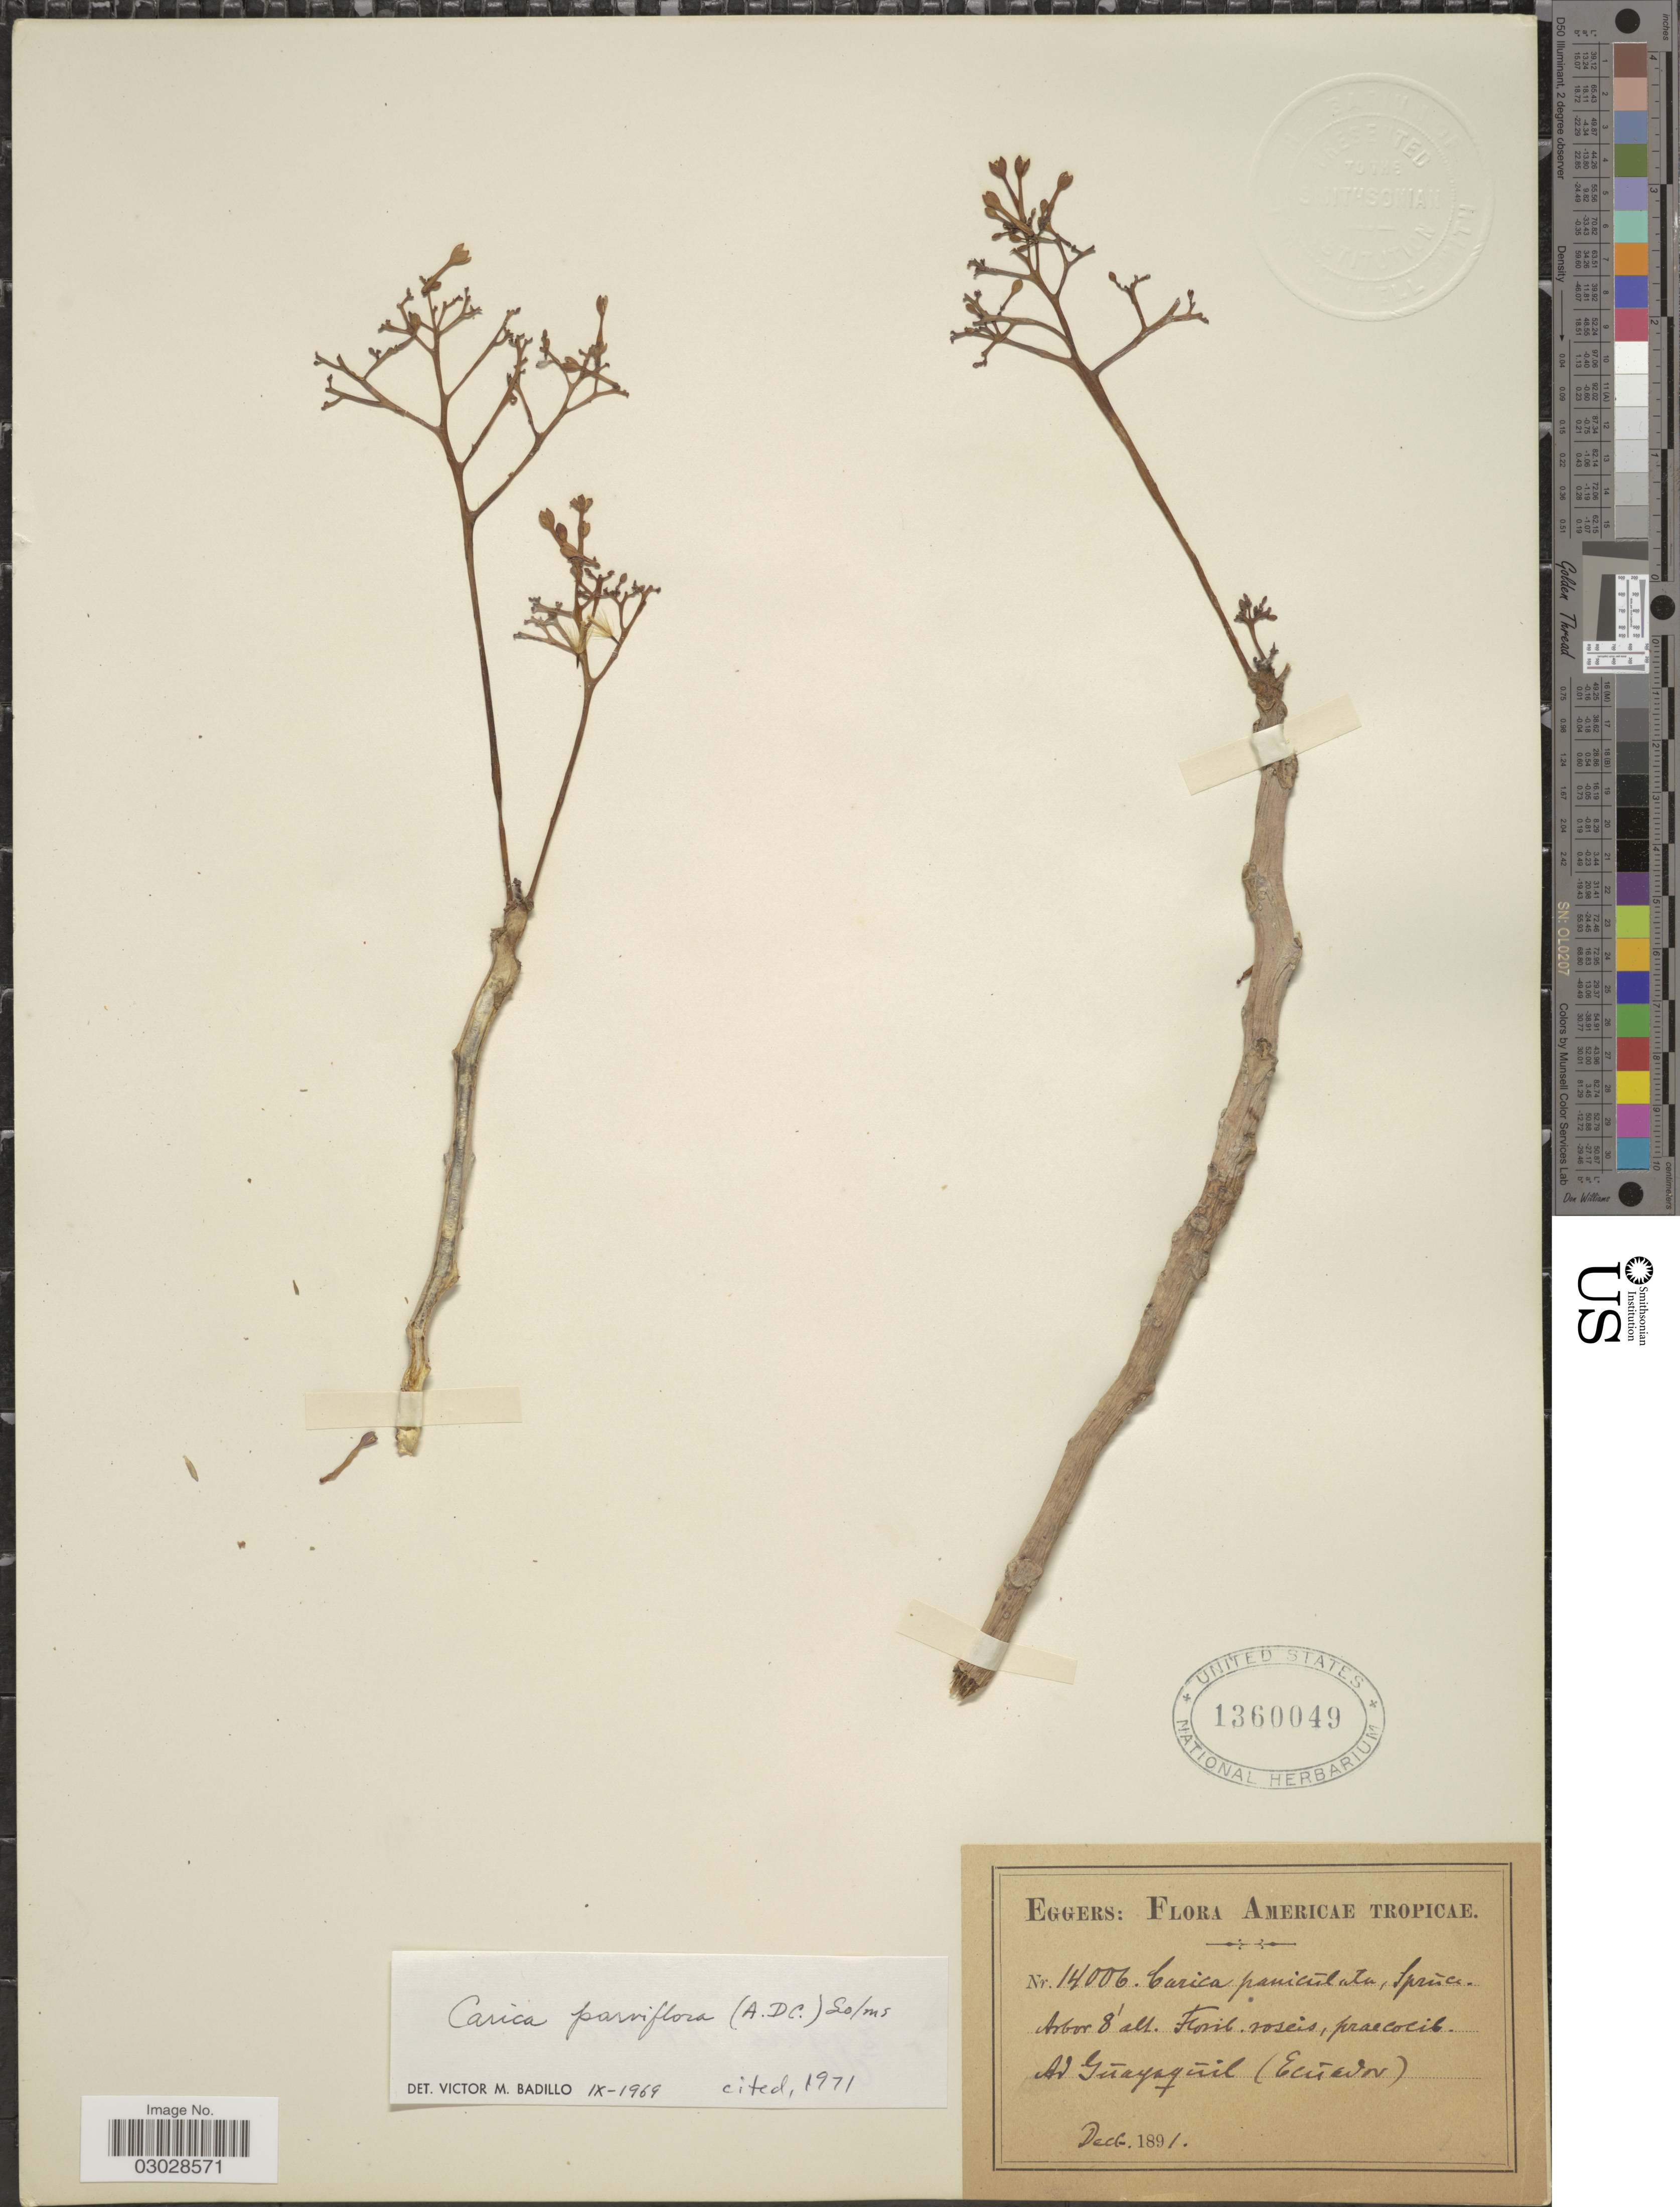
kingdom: Plantae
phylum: Tracheophyta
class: Magnoliopsida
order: Brassicales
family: Caricaceae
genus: Vasconcellea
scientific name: Vasconcellea parviflora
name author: A. DC.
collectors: -. Eggers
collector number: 14006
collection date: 1891-12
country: Ecuador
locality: Ad. Guayaquil.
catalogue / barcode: US 1360049